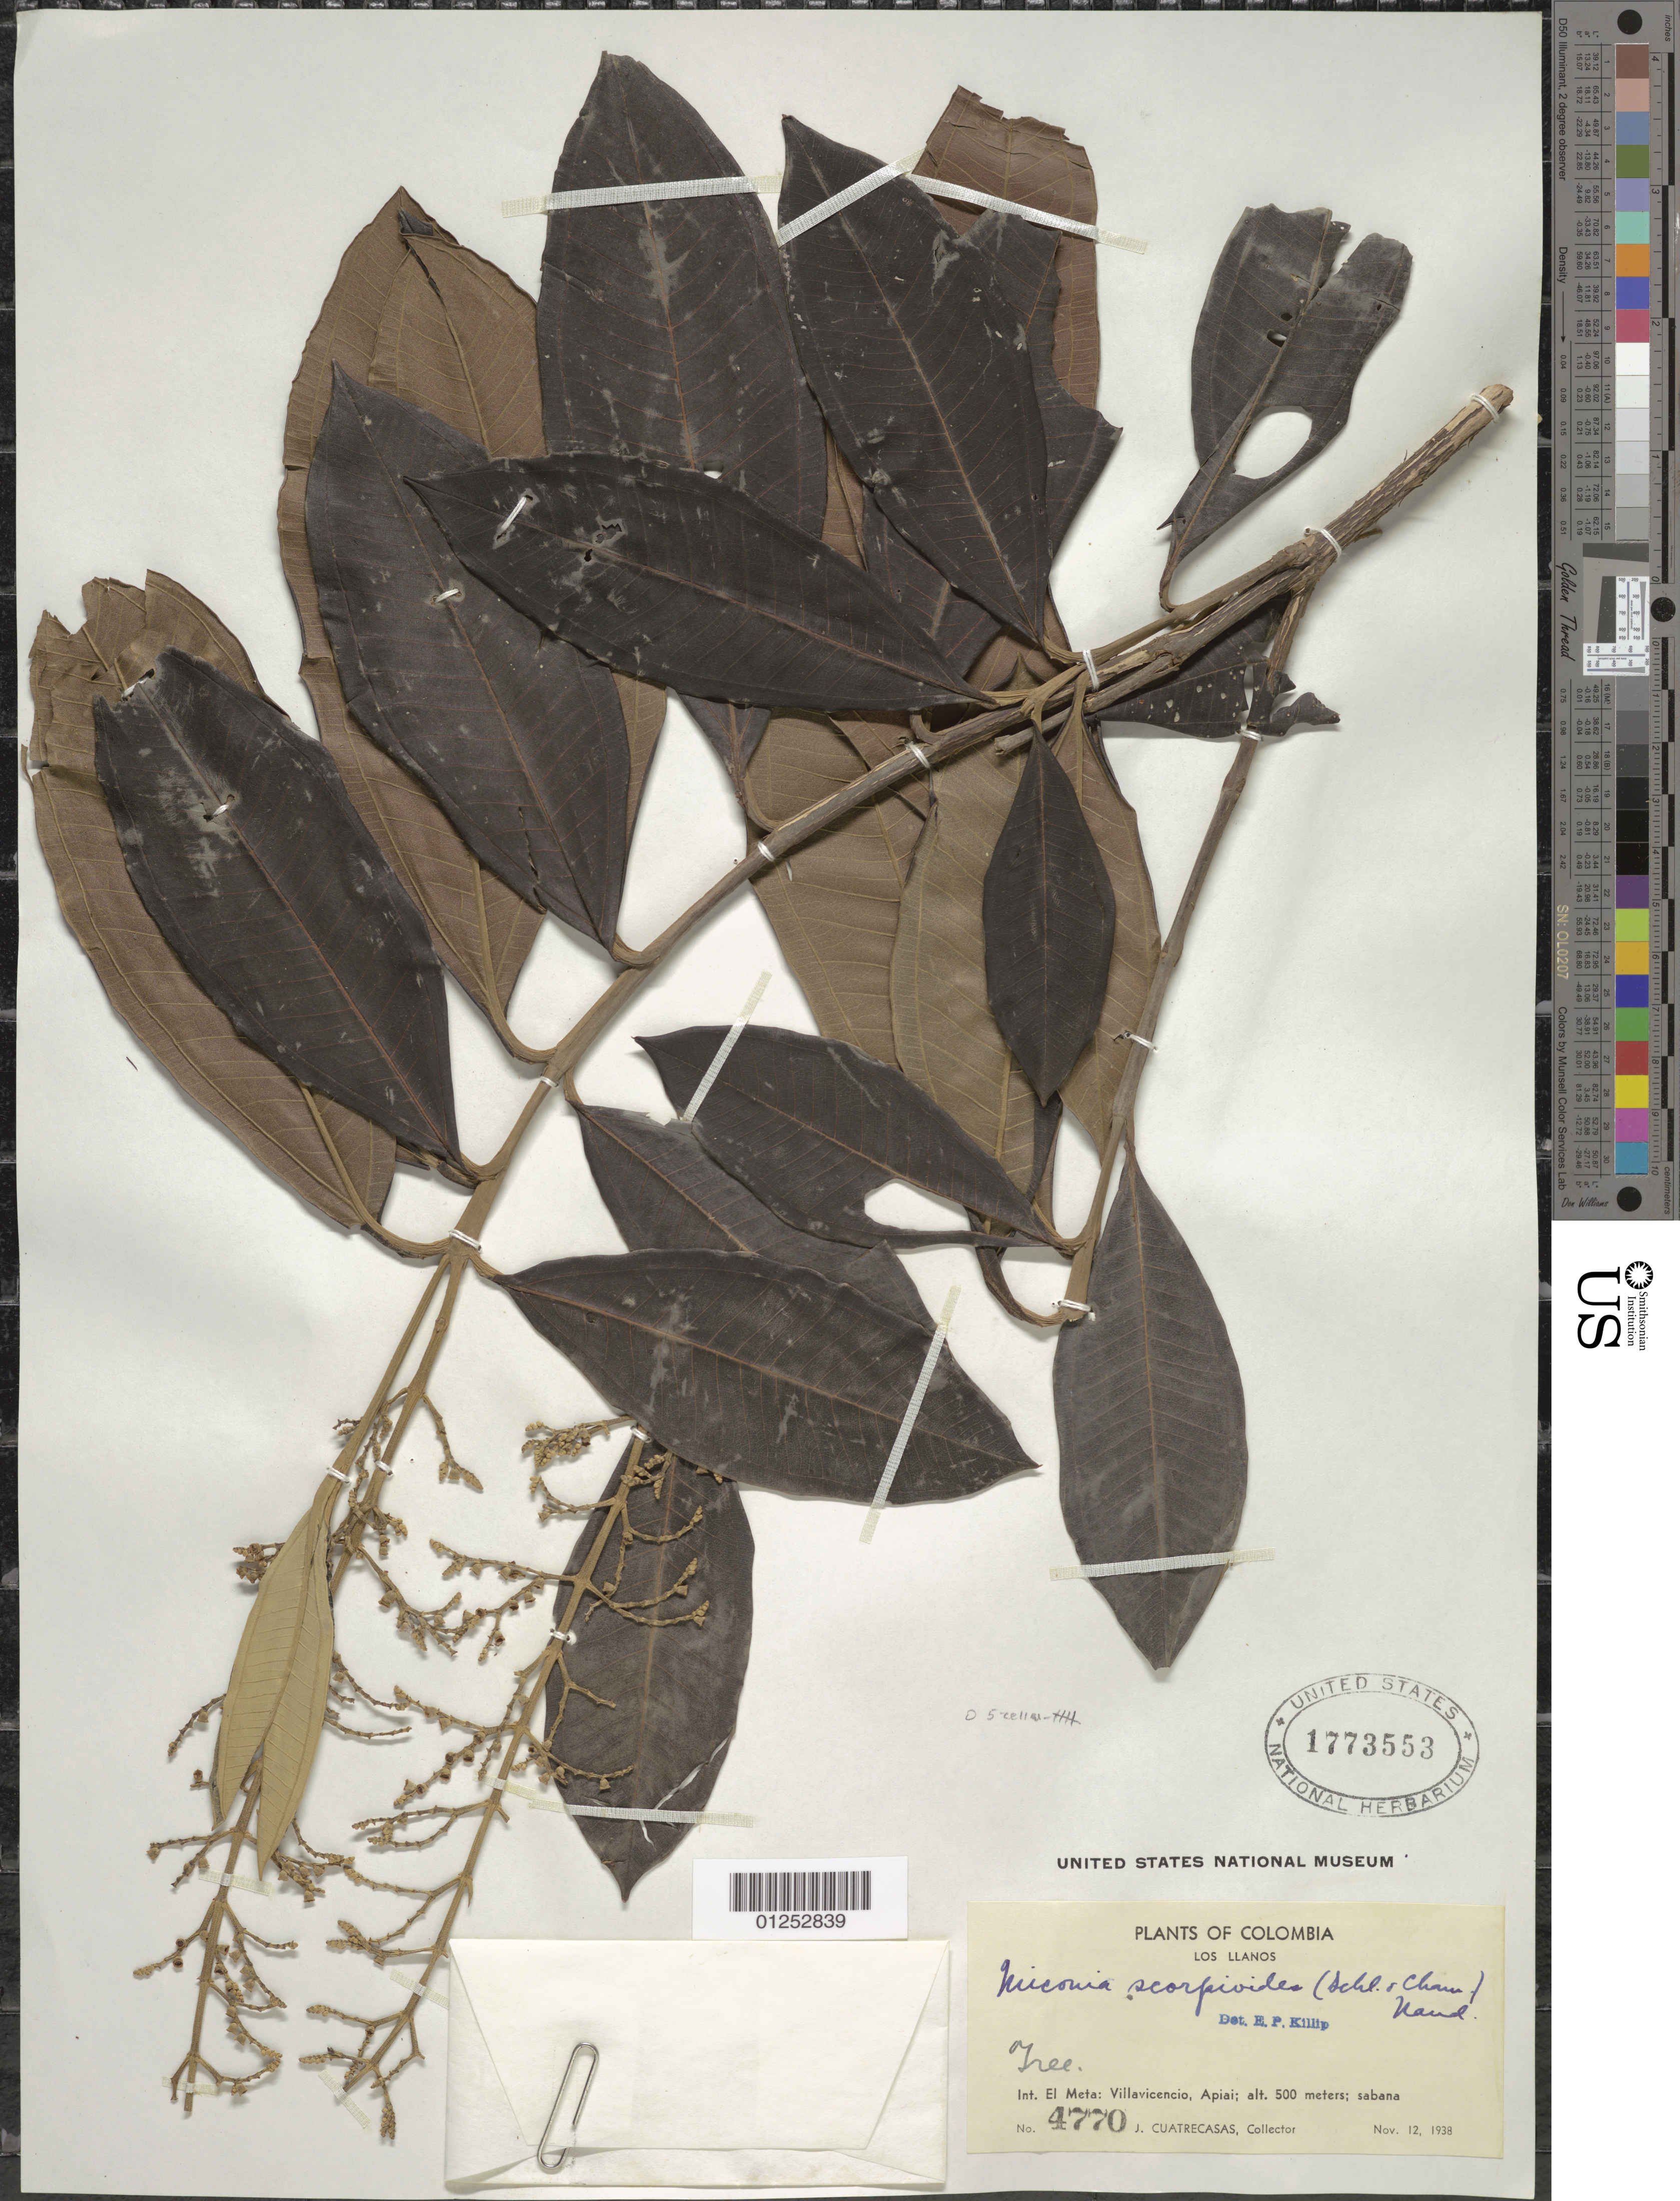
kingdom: Plantae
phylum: Tracheophyta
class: Magnoliopsida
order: Myrtales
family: Melastomataceae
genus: Miconia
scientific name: Miconia trinervia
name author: (Sw.) D. Don ex Loudon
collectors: J. Cuatrecasas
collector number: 4770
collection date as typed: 12 Nov 1938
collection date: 1938-11-12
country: Colombia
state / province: Meta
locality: Villavicencio, Apiai.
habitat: Sabana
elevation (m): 500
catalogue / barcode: US 1773553